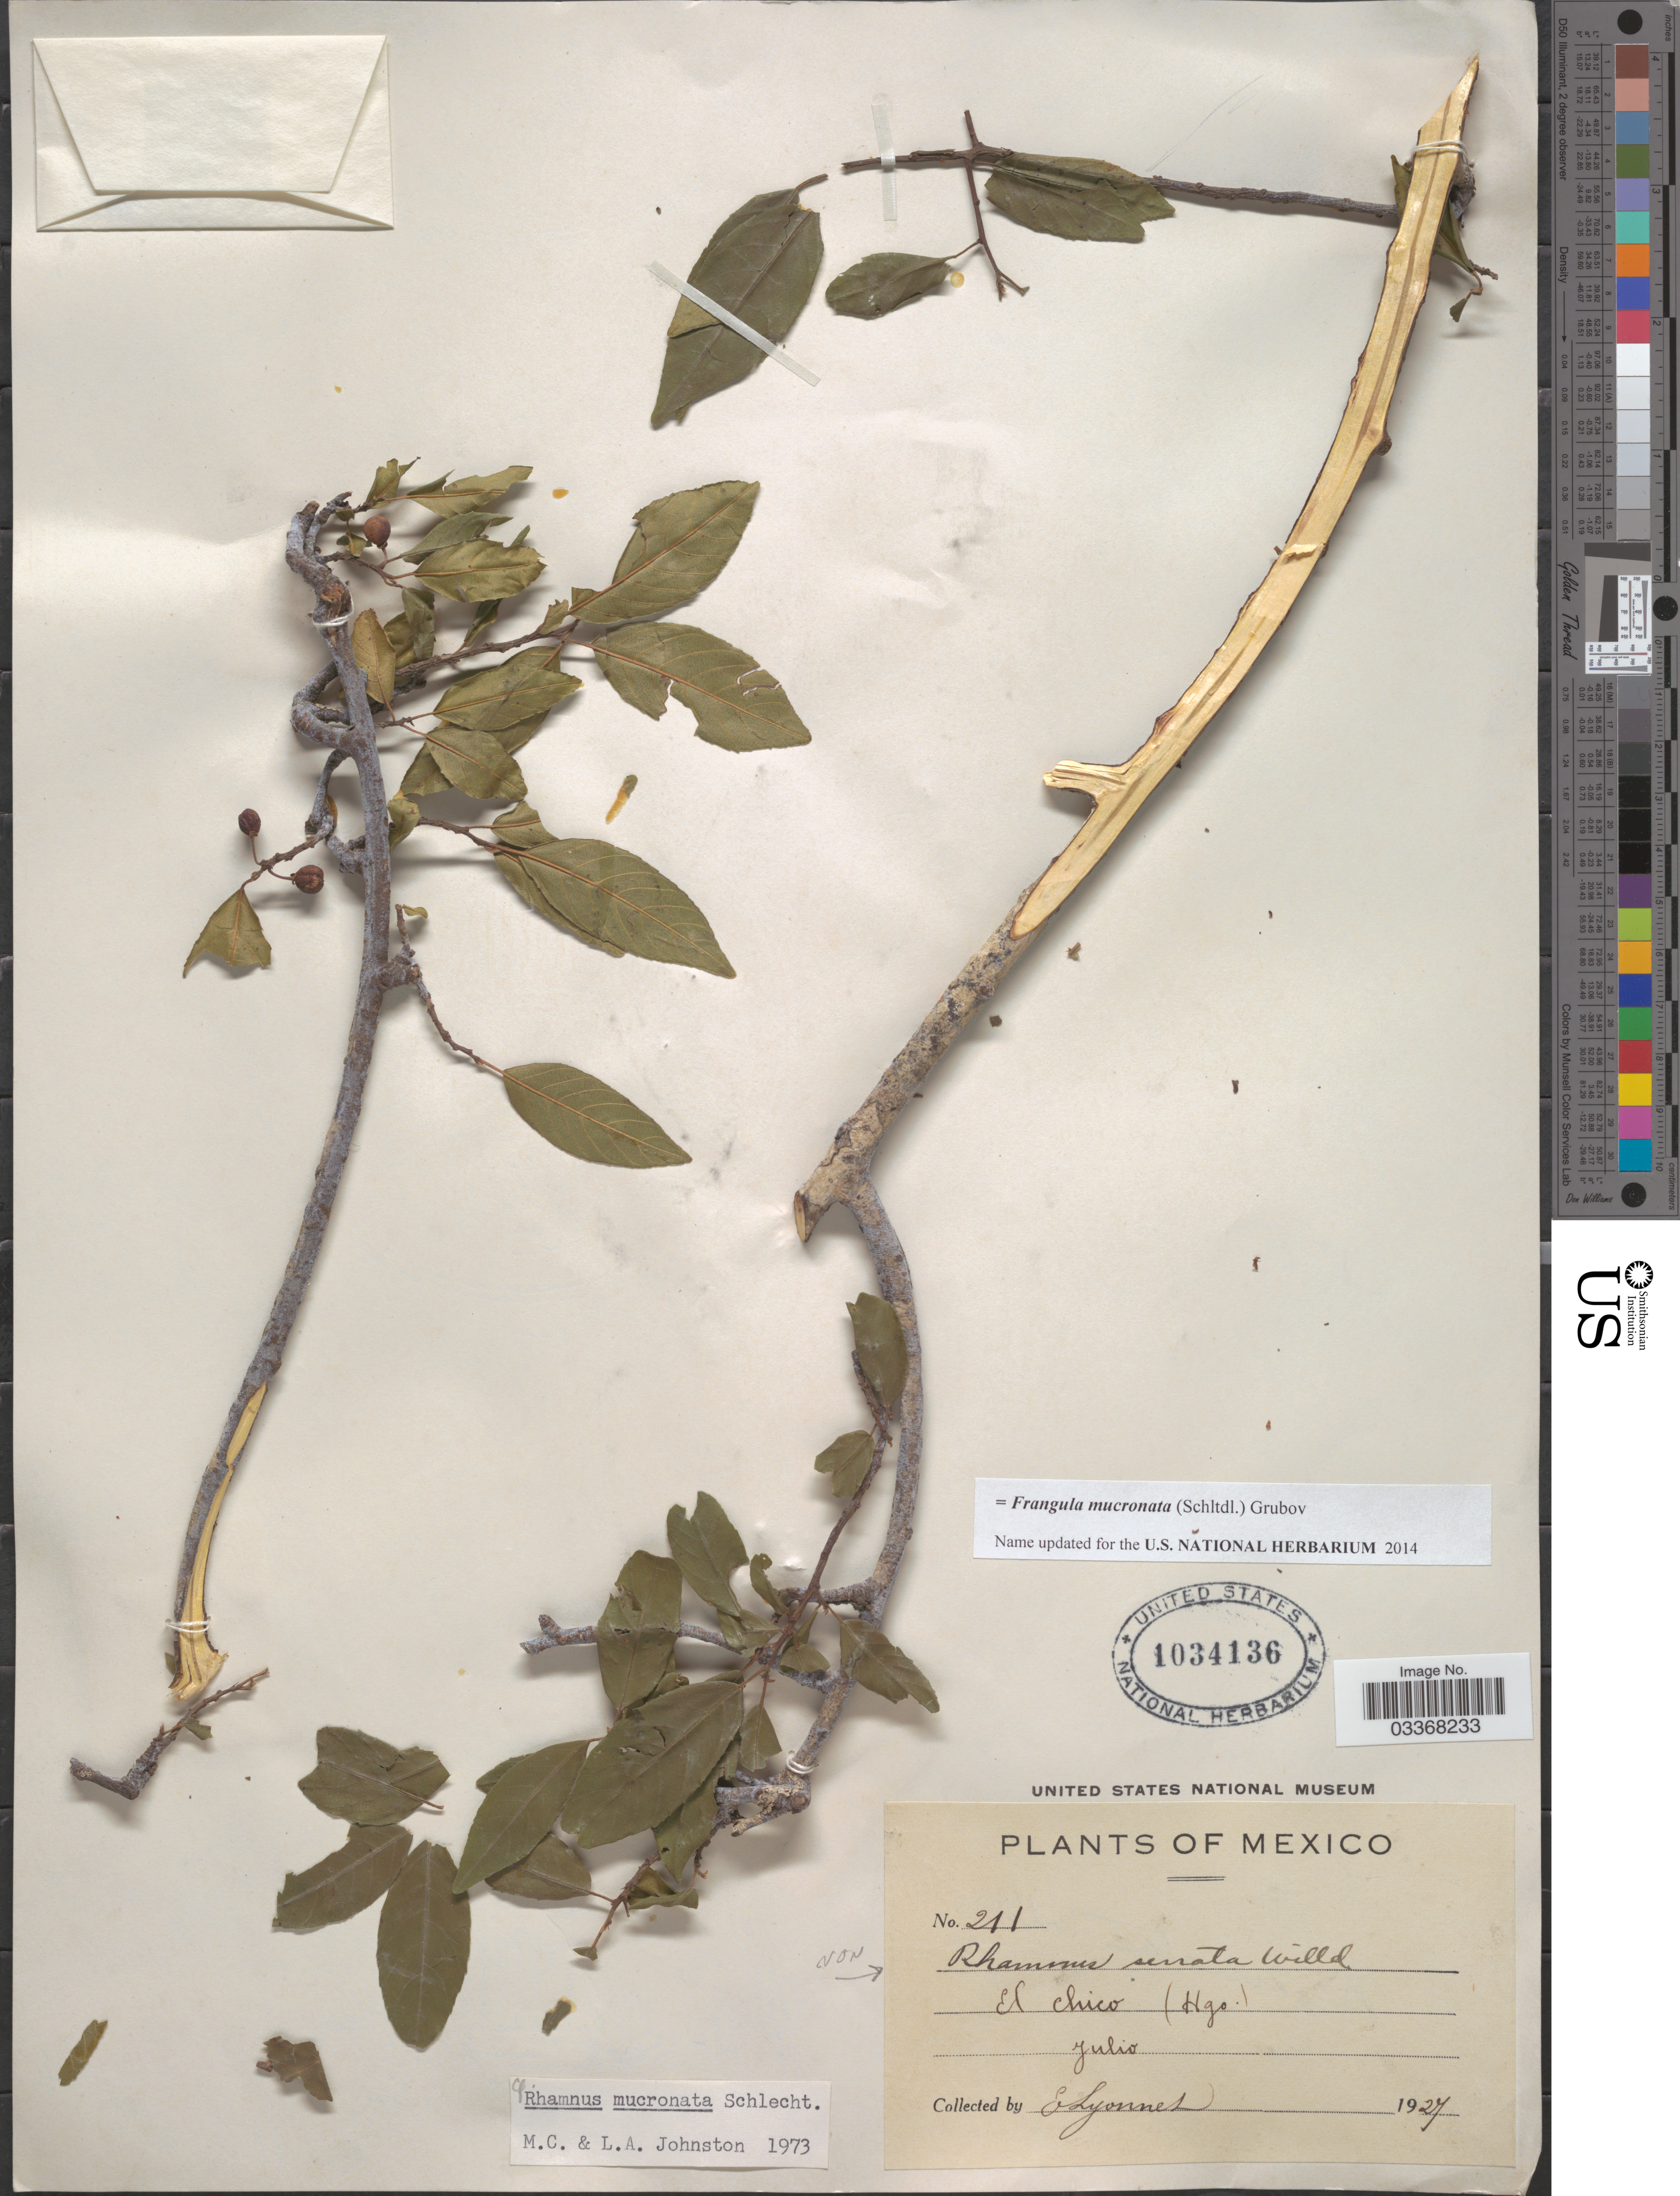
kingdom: Plantae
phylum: Tracheophyta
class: Magnoliopsida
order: Rosales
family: Rhamnaceae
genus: Frangula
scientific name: Frangula mucronata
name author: (Schltdl.) Grubov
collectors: E. Lyonnet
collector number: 211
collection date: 1927-07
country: Mexico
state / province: Hidalgo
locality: El Chico (Hgo).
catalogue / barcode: US 1034136